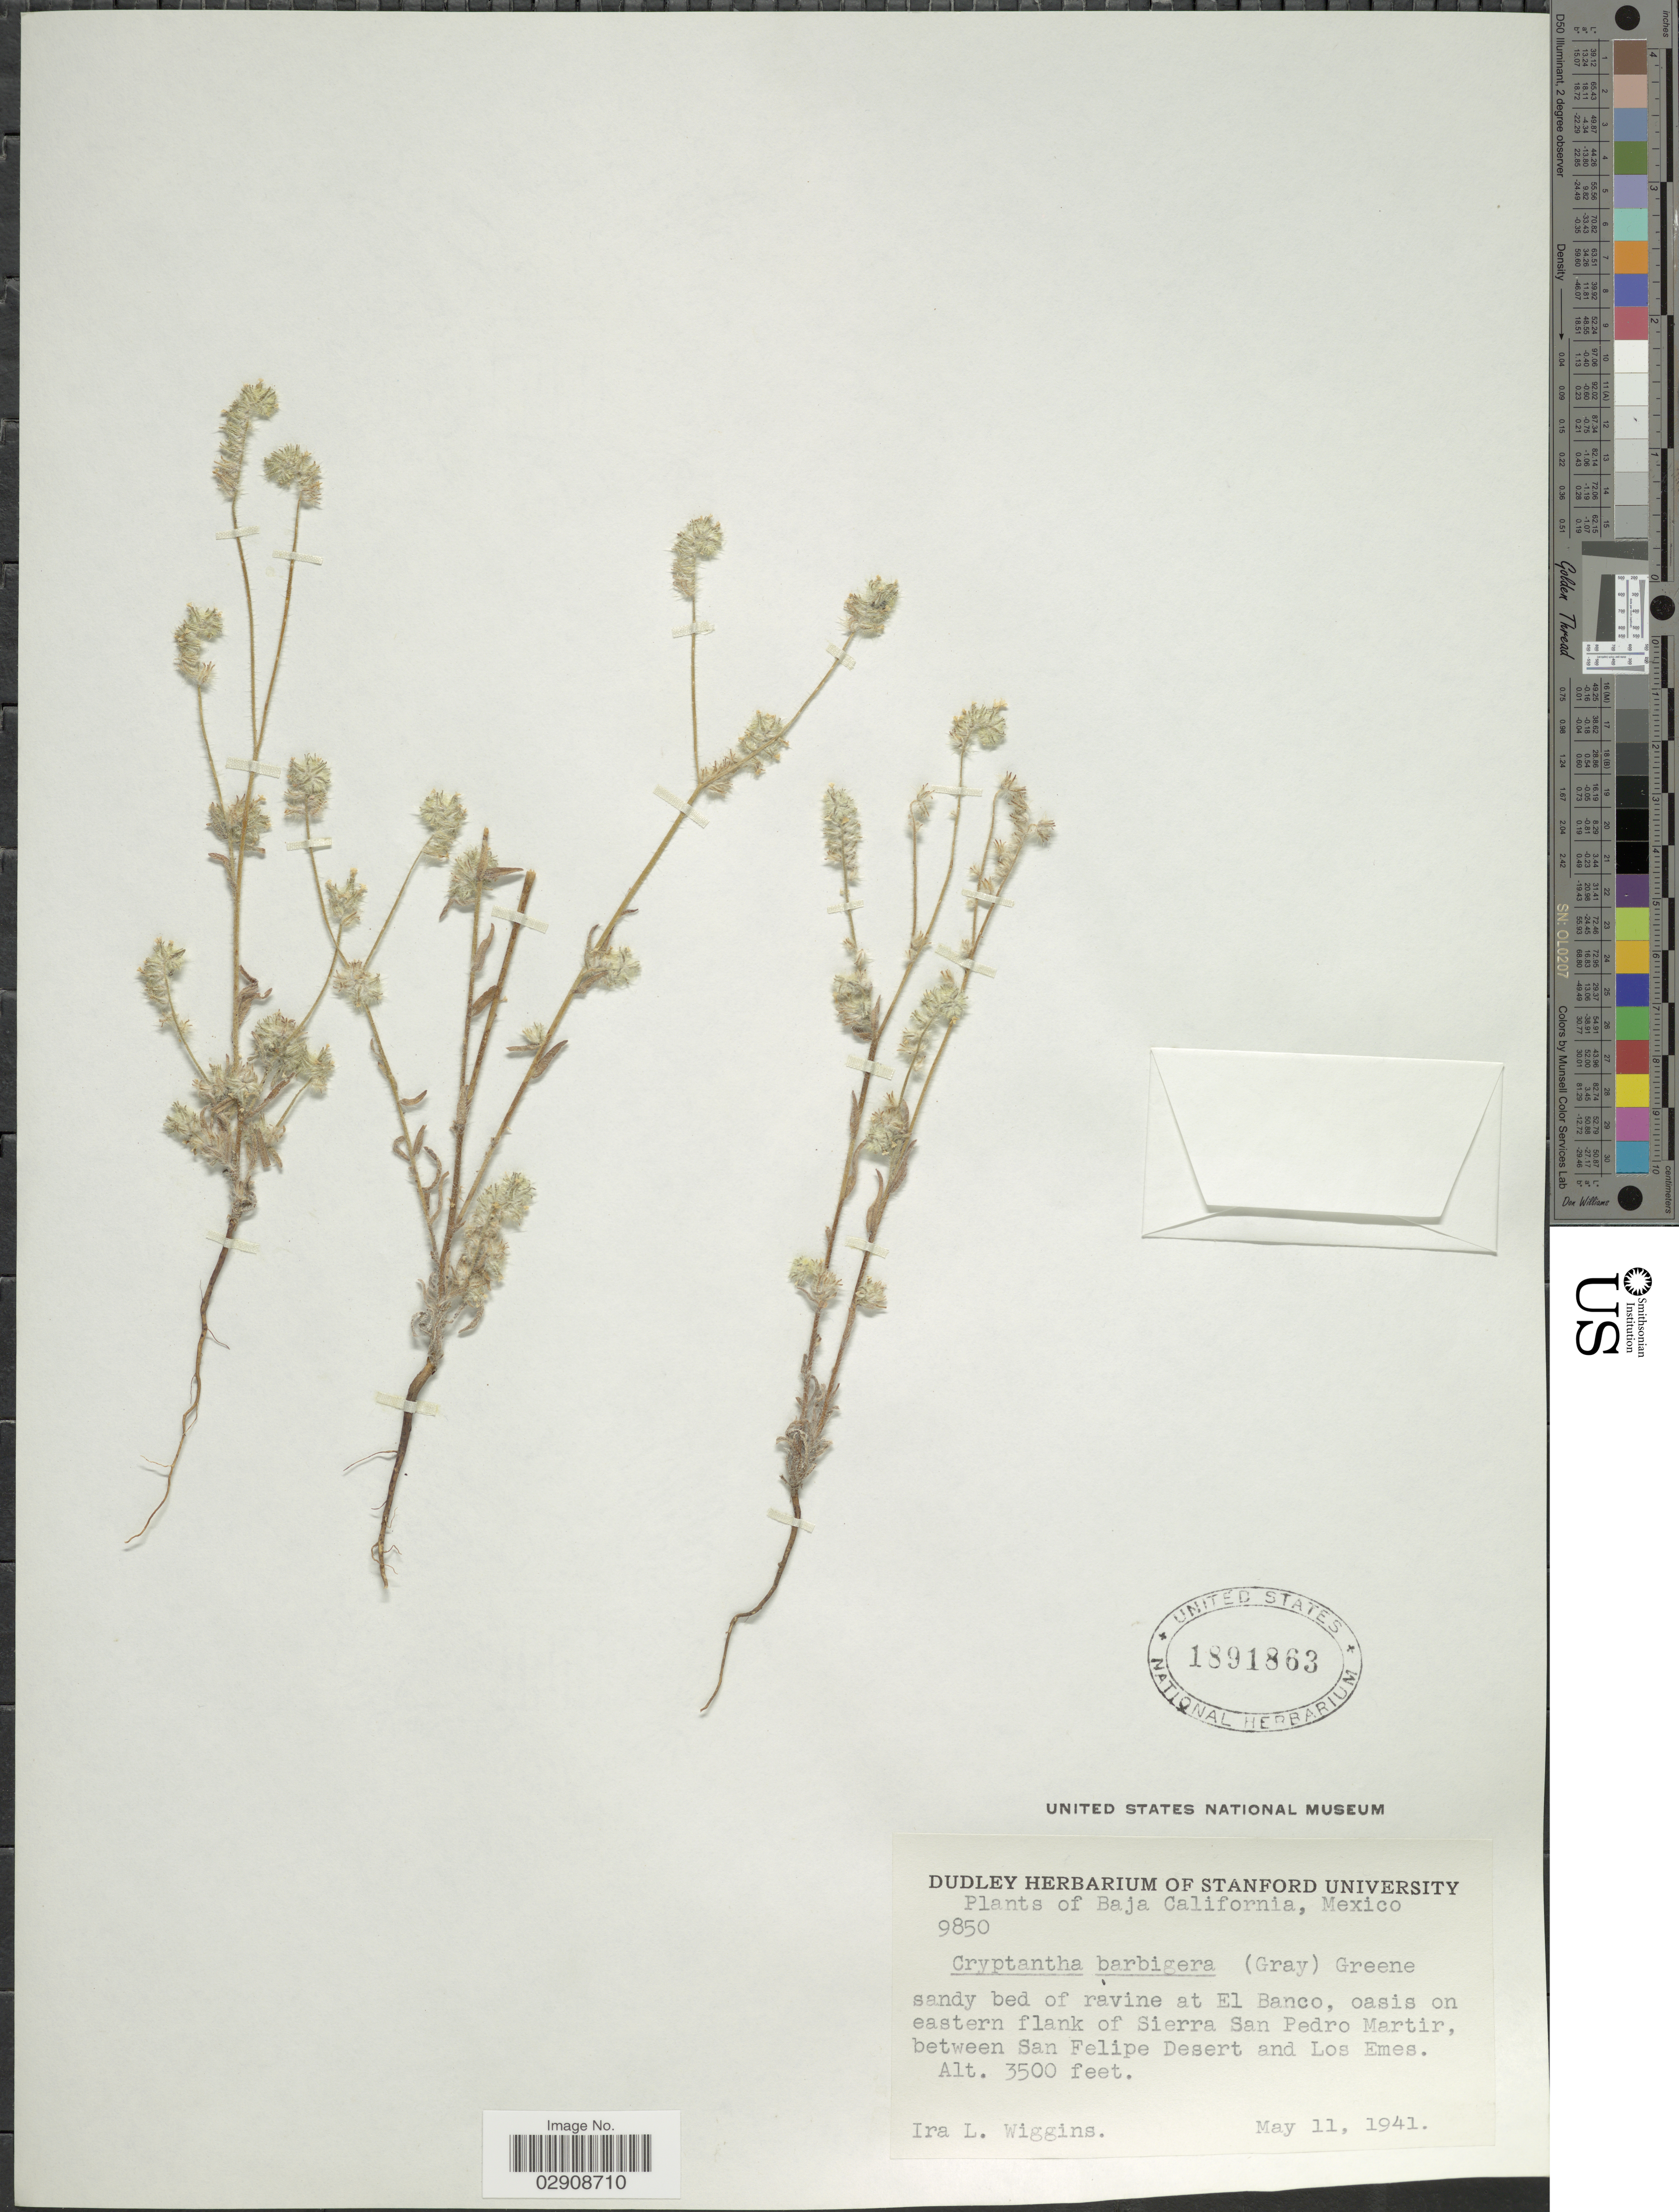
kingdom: Plantae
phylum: Tracheophyta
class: Magnoliopsida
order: Boraginales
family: Boraginaceae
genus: Cryptantha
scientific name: Cryptantha barbigera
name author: (A. Gray) Greene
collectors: I. L. Wiggins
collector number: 9850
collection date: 1941-05-11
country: Mexico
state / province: Baja California Norte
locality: Sandy bed of ravine at El Banco, oasis on eastern flank of Sierra San Pedro Martir, between San Felipe Desert and Los Emes.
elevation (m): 1067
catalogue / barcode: US 1891863